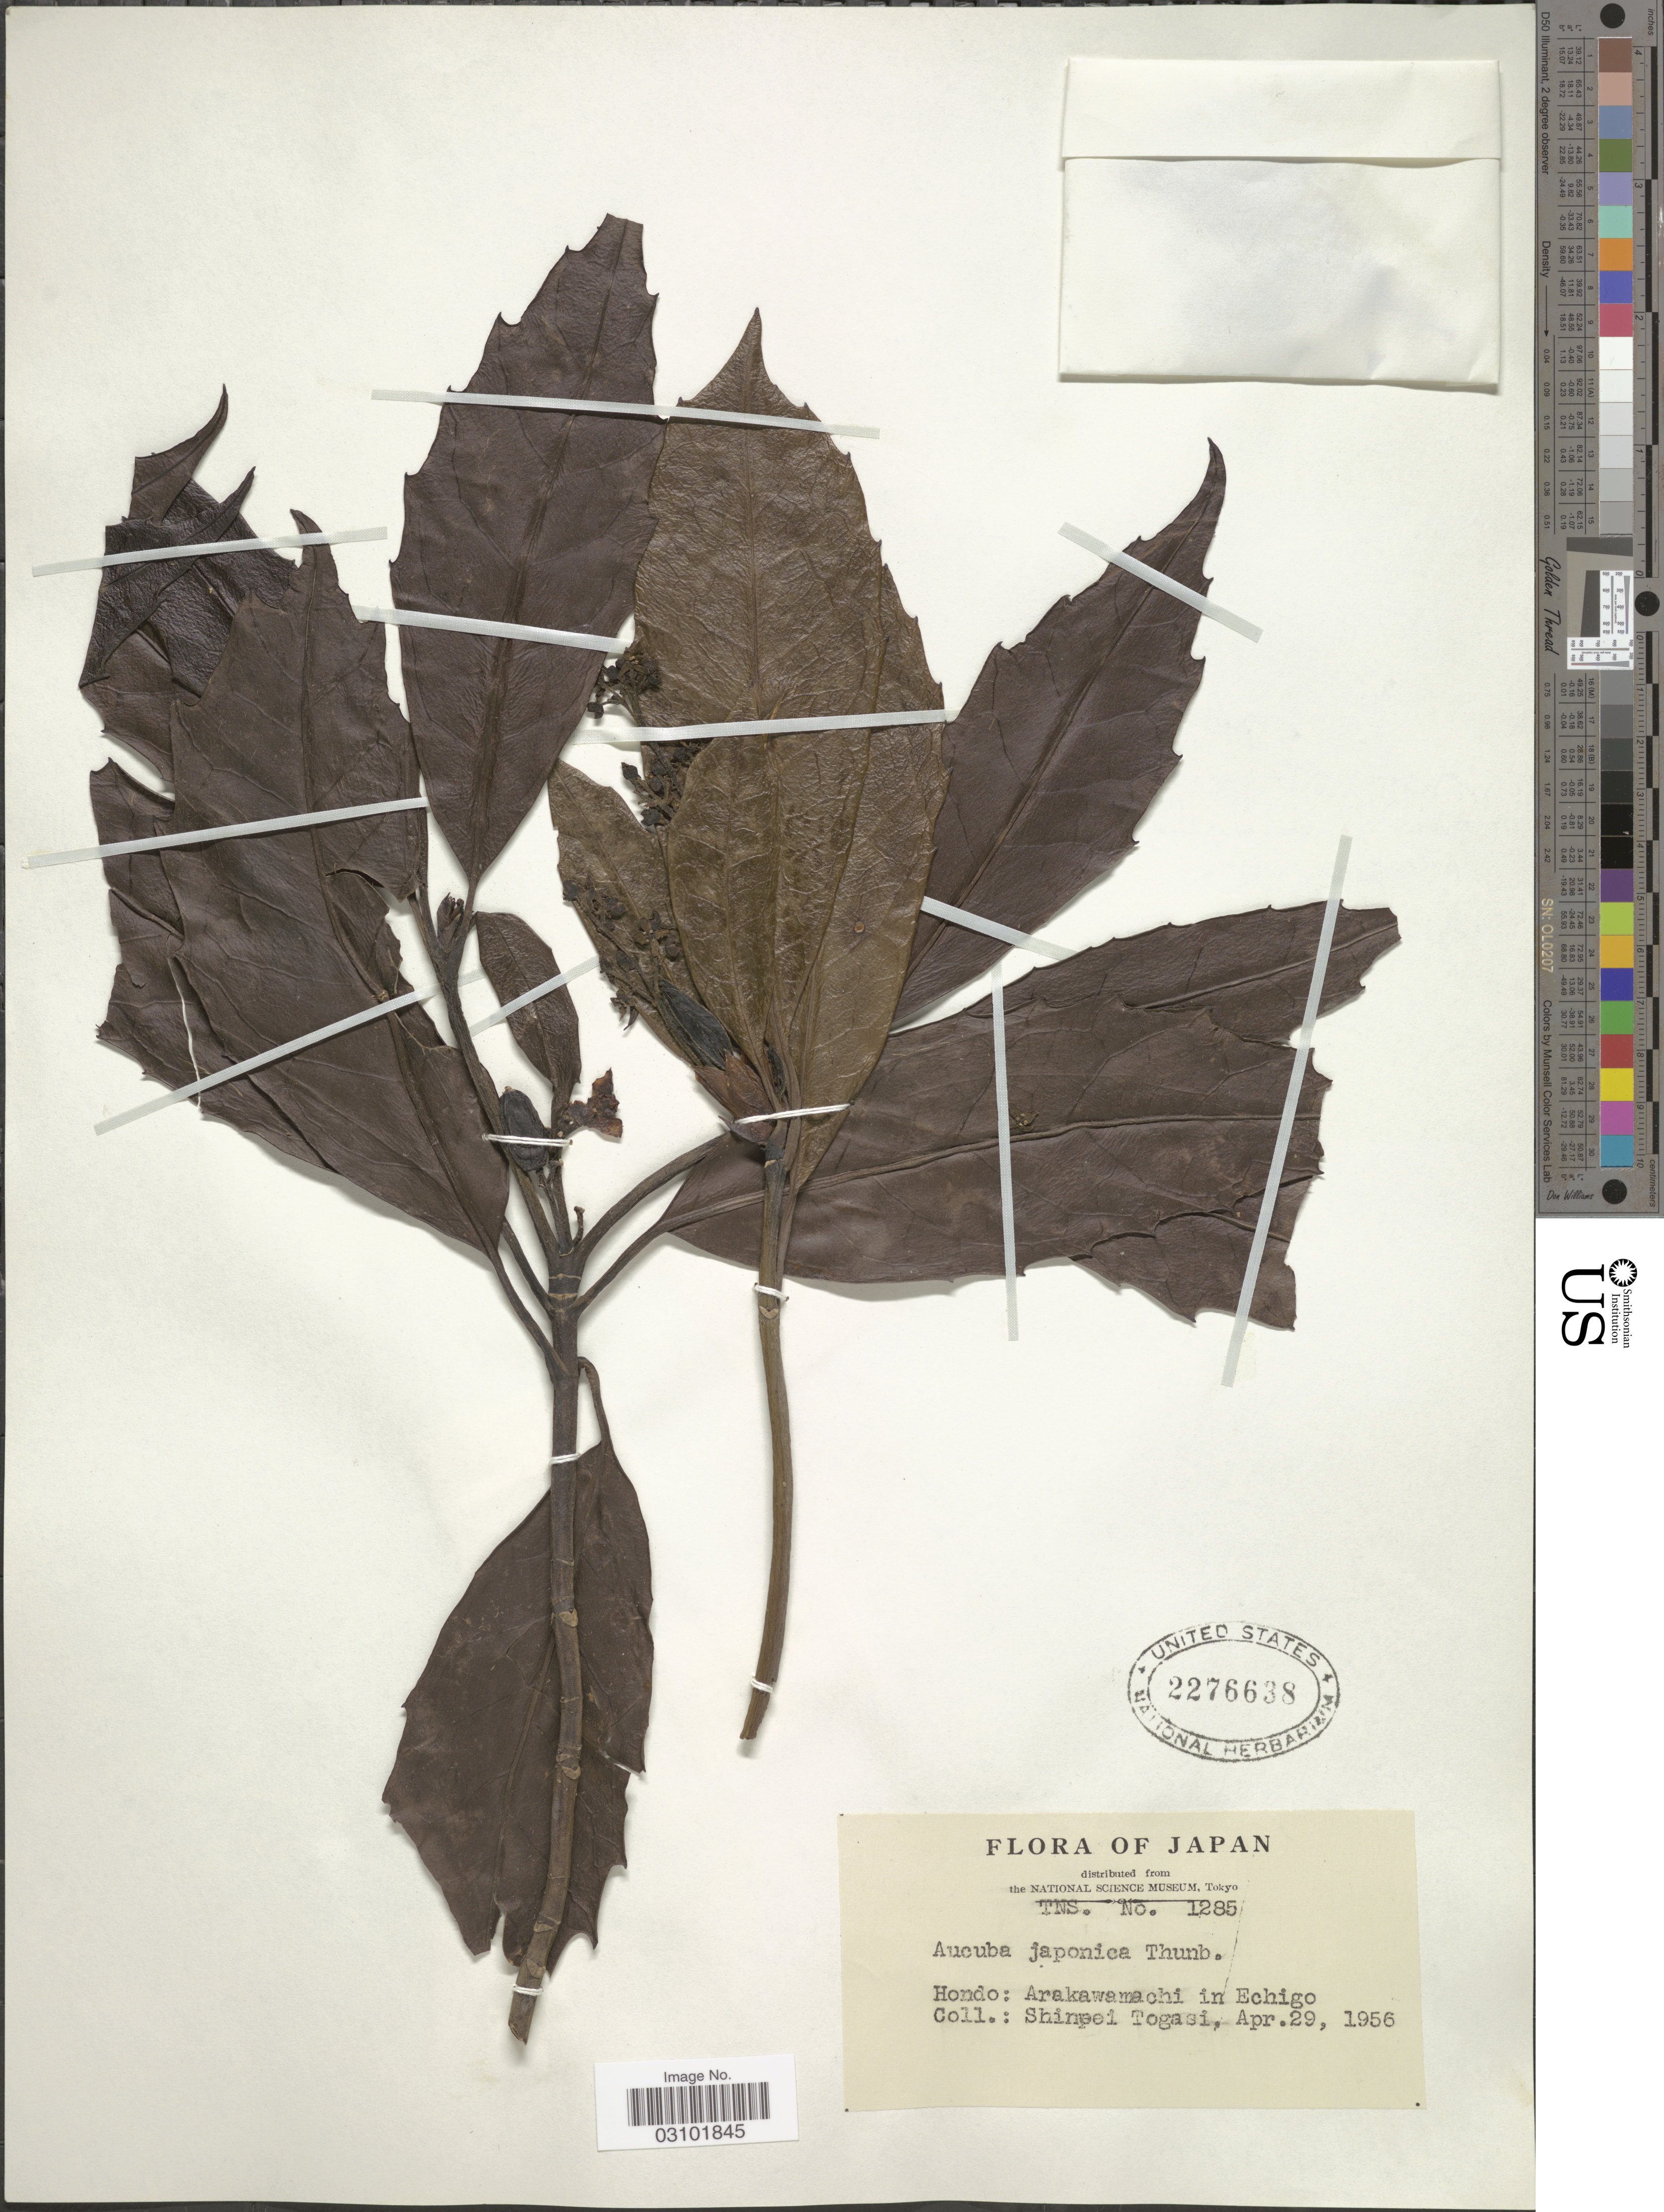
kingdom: Plantae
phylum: Tracheophyta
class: Magnoliopsida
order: Garryales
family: Garryaceae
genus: Aucuba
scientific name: Aucuba japonica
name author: Thunb.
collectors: S. Togasi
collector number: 1285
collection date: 1956-04-29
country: Japan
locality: Hondo: Arakawamachi in Echigo.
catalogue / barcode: US 2276638